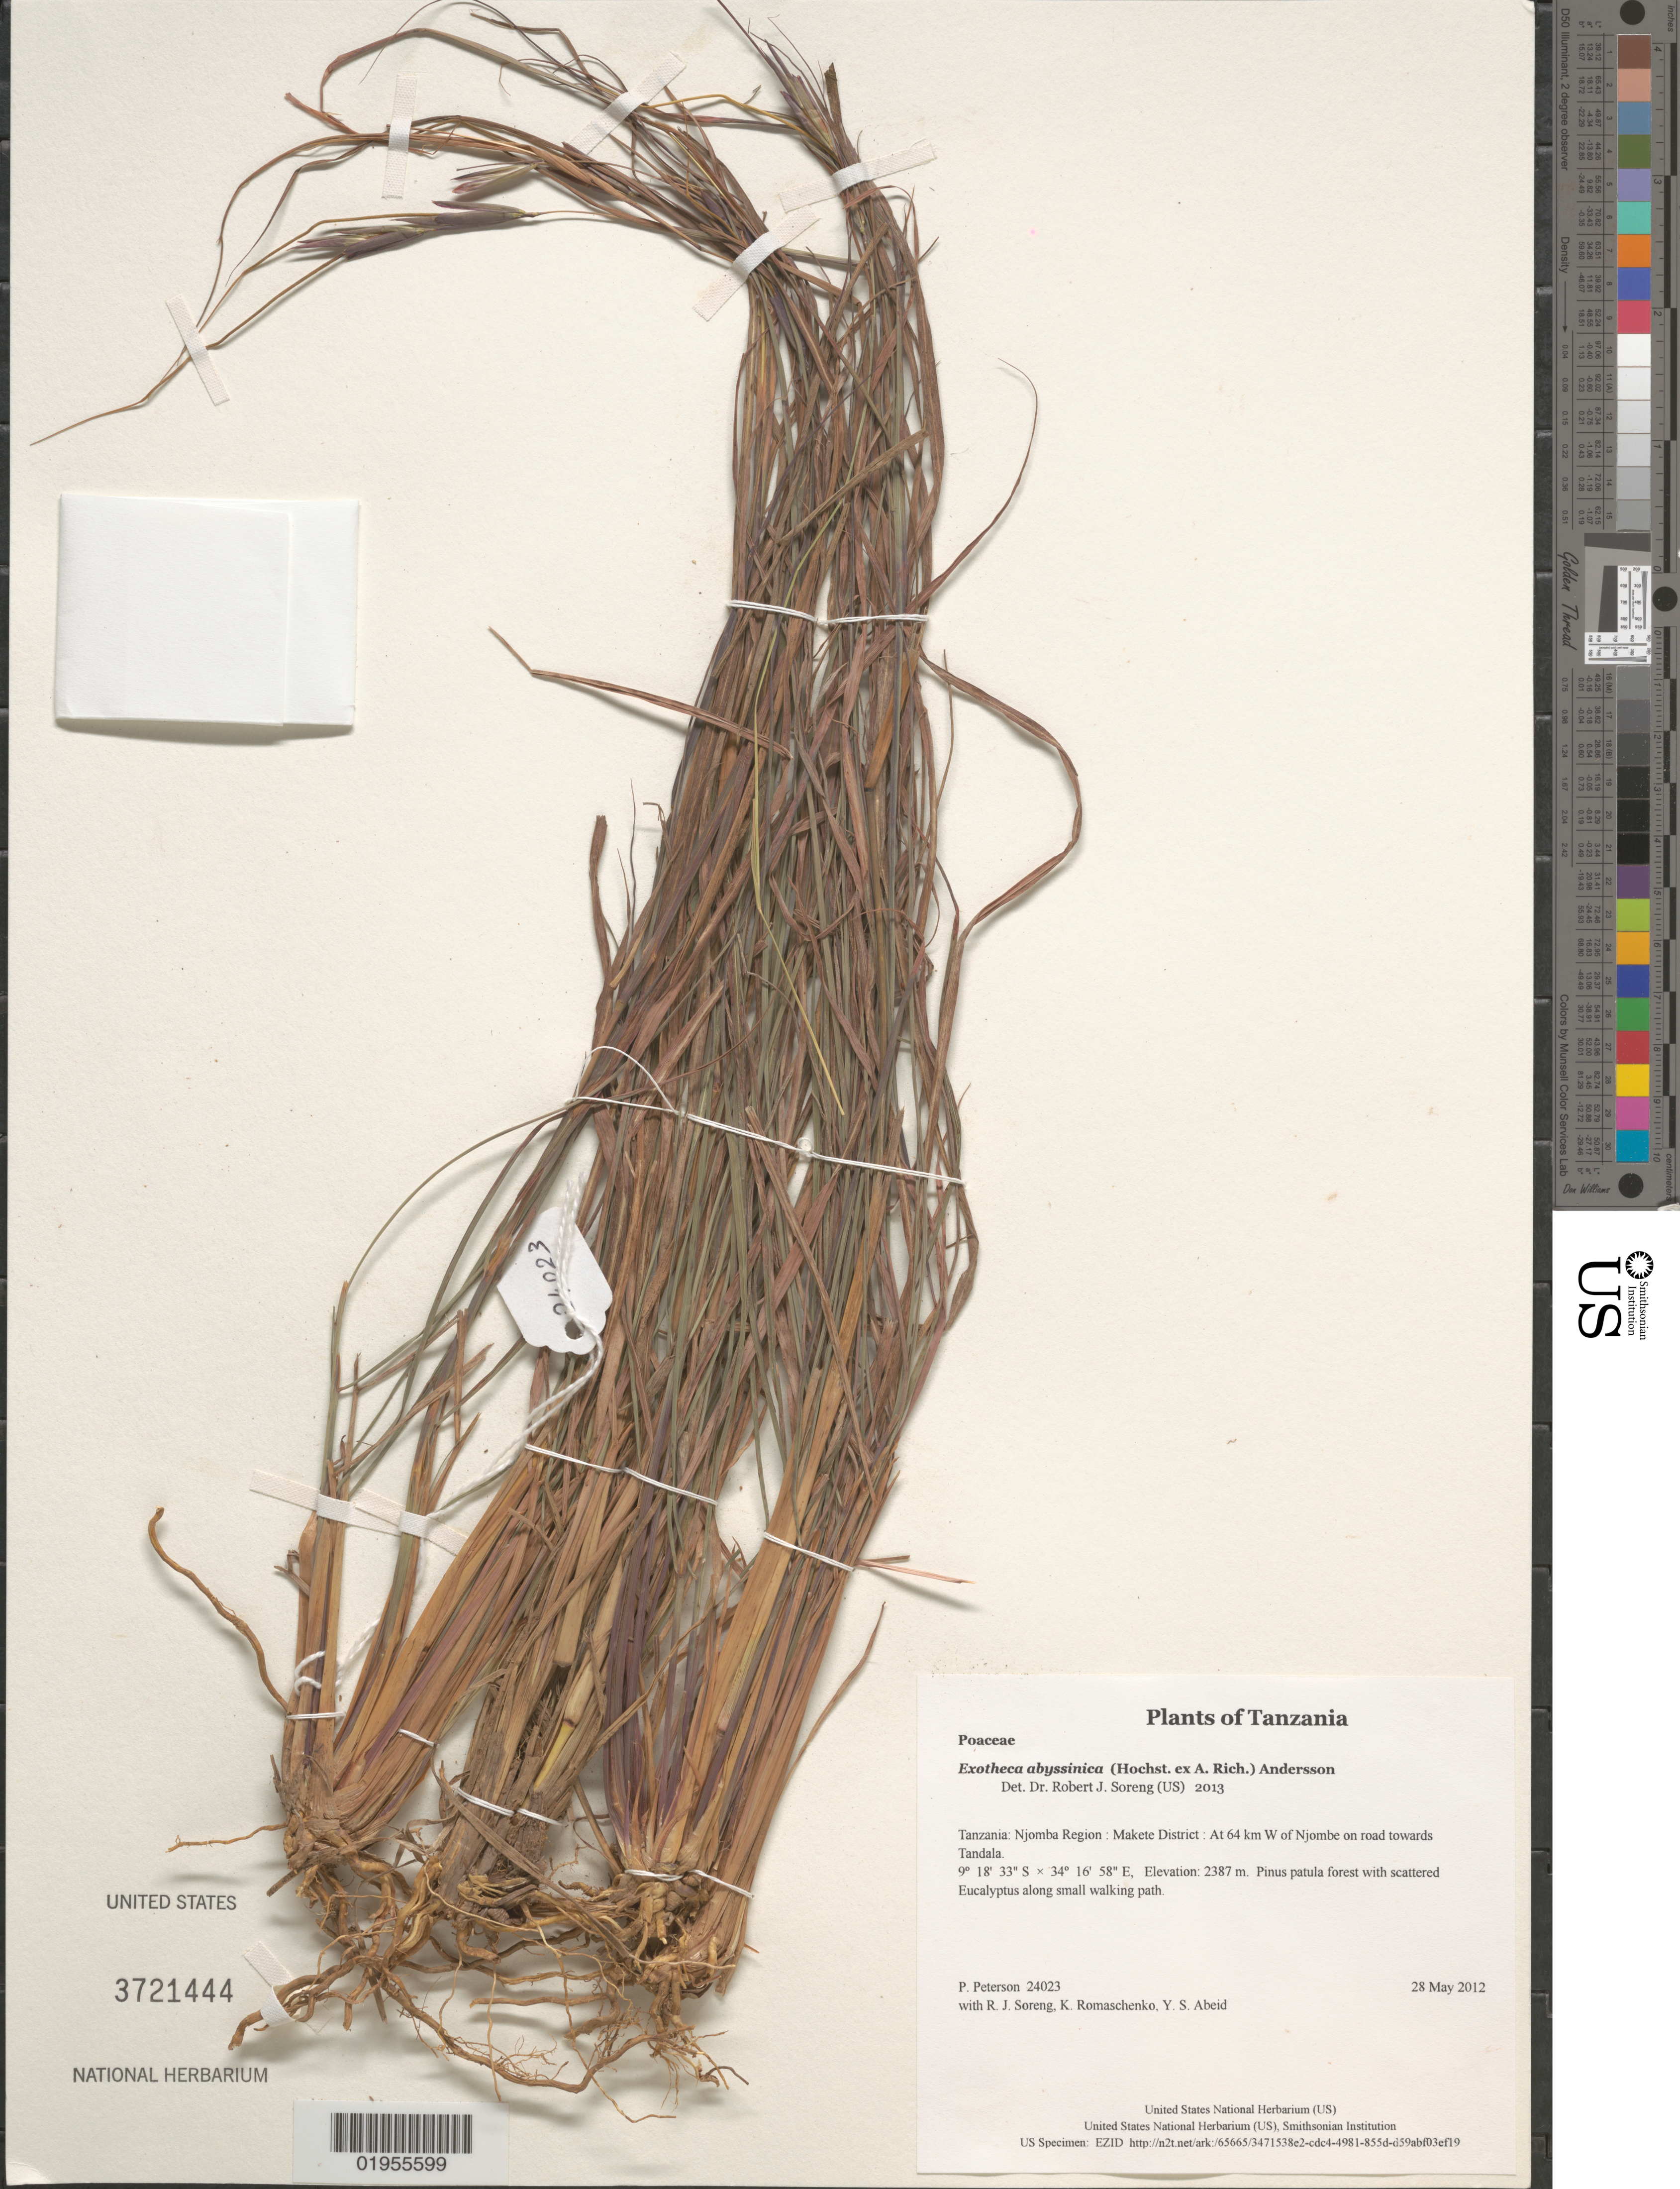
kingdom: Plantae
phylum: Tracheophyta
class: Liliopsida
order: Poales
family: Poaceae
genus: Exotheca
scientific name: Exotheca abyssinica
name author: (Hochst. ex A. Rich.) Andersson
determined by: Soreng, Robert J., Research Associate (BOT), Smithsonian Institution - National Museum of Natural History (UNITED STATES)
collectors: P. M. Peterson, R. J. Soreng, K. Romaschenko & Y. Abeid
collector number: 24023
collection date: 2012-05-28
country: Tanzania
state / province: Njombe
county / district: Makete District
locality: At 64 km W of Njombe on road towards Tandala.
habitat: Pinus patula forest with scattered Eucalyptus along small walking path.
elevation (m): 2387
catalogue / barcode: US 3721444